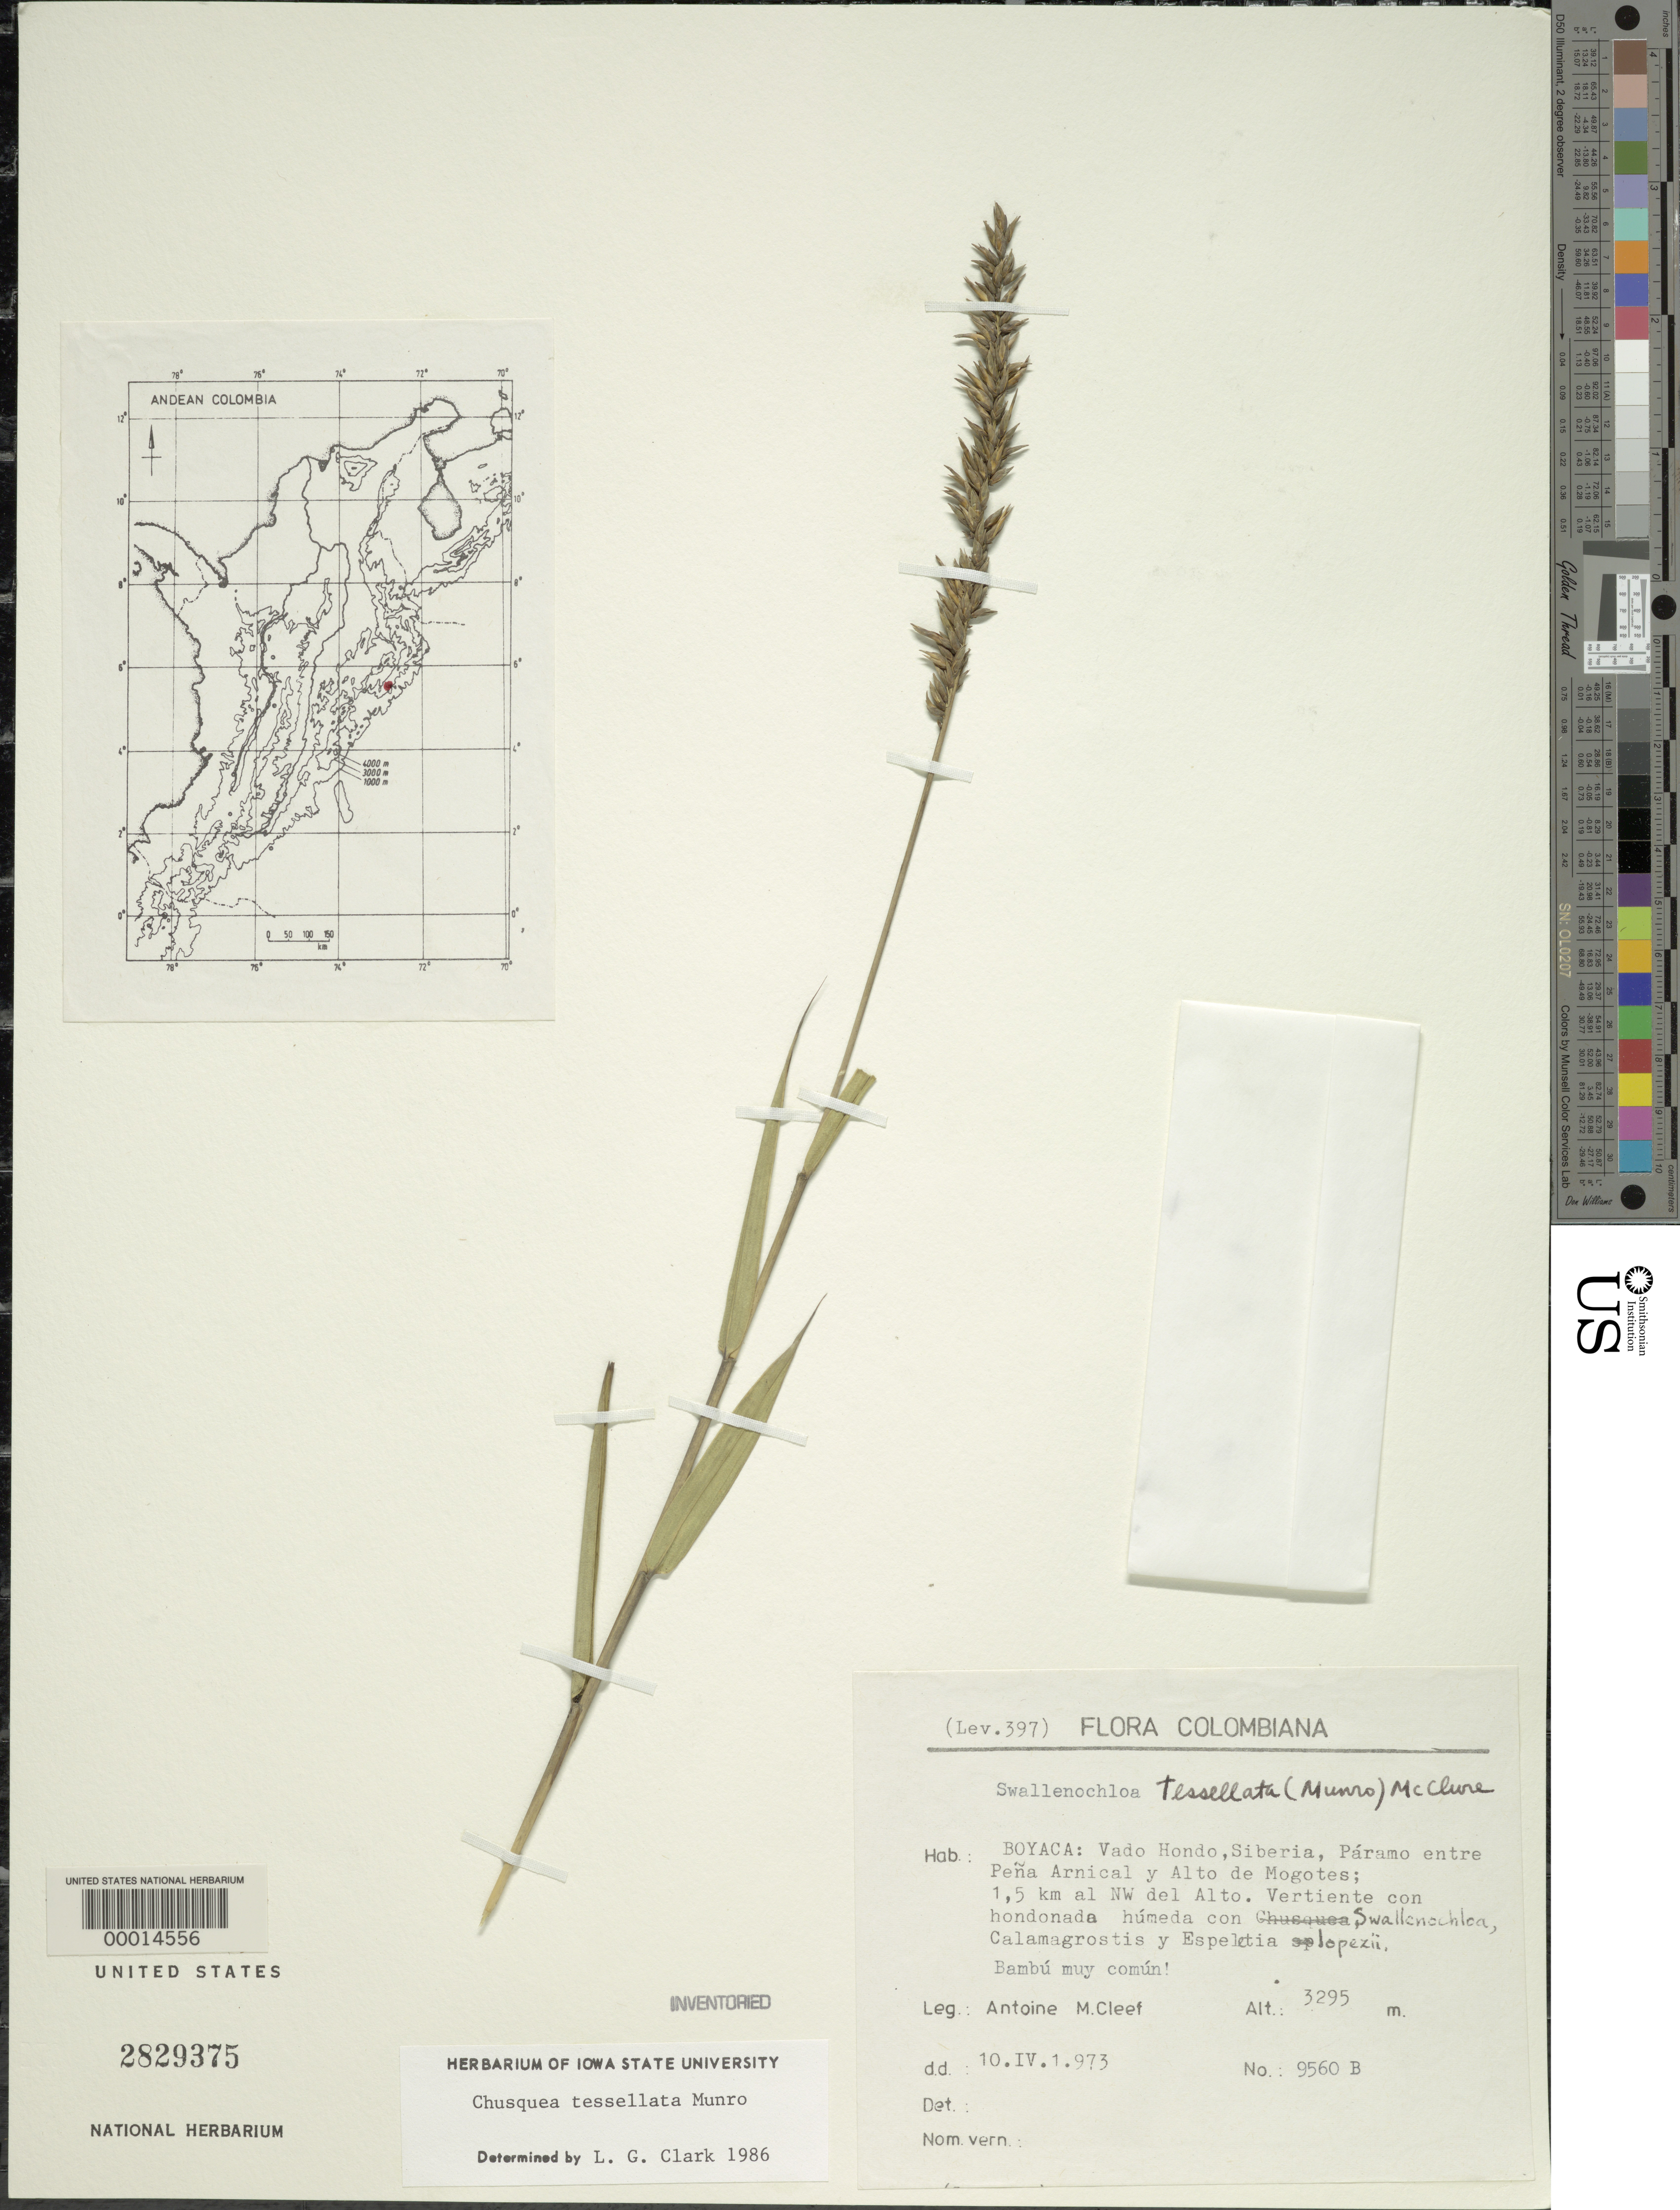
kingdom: Plantae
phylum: Tracheophyta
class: Liliopsida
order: Poales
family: Poaceae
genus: Chusquea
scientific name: Chusquea tessellata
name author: Munro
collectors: A. M. Cleef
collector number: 9560 B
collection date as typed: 10 Apr 1973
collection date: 1973-04-10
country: Colombia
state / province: Boyacá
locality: Vado Hondo Siberia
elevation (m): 3295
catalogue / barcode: US 2829375